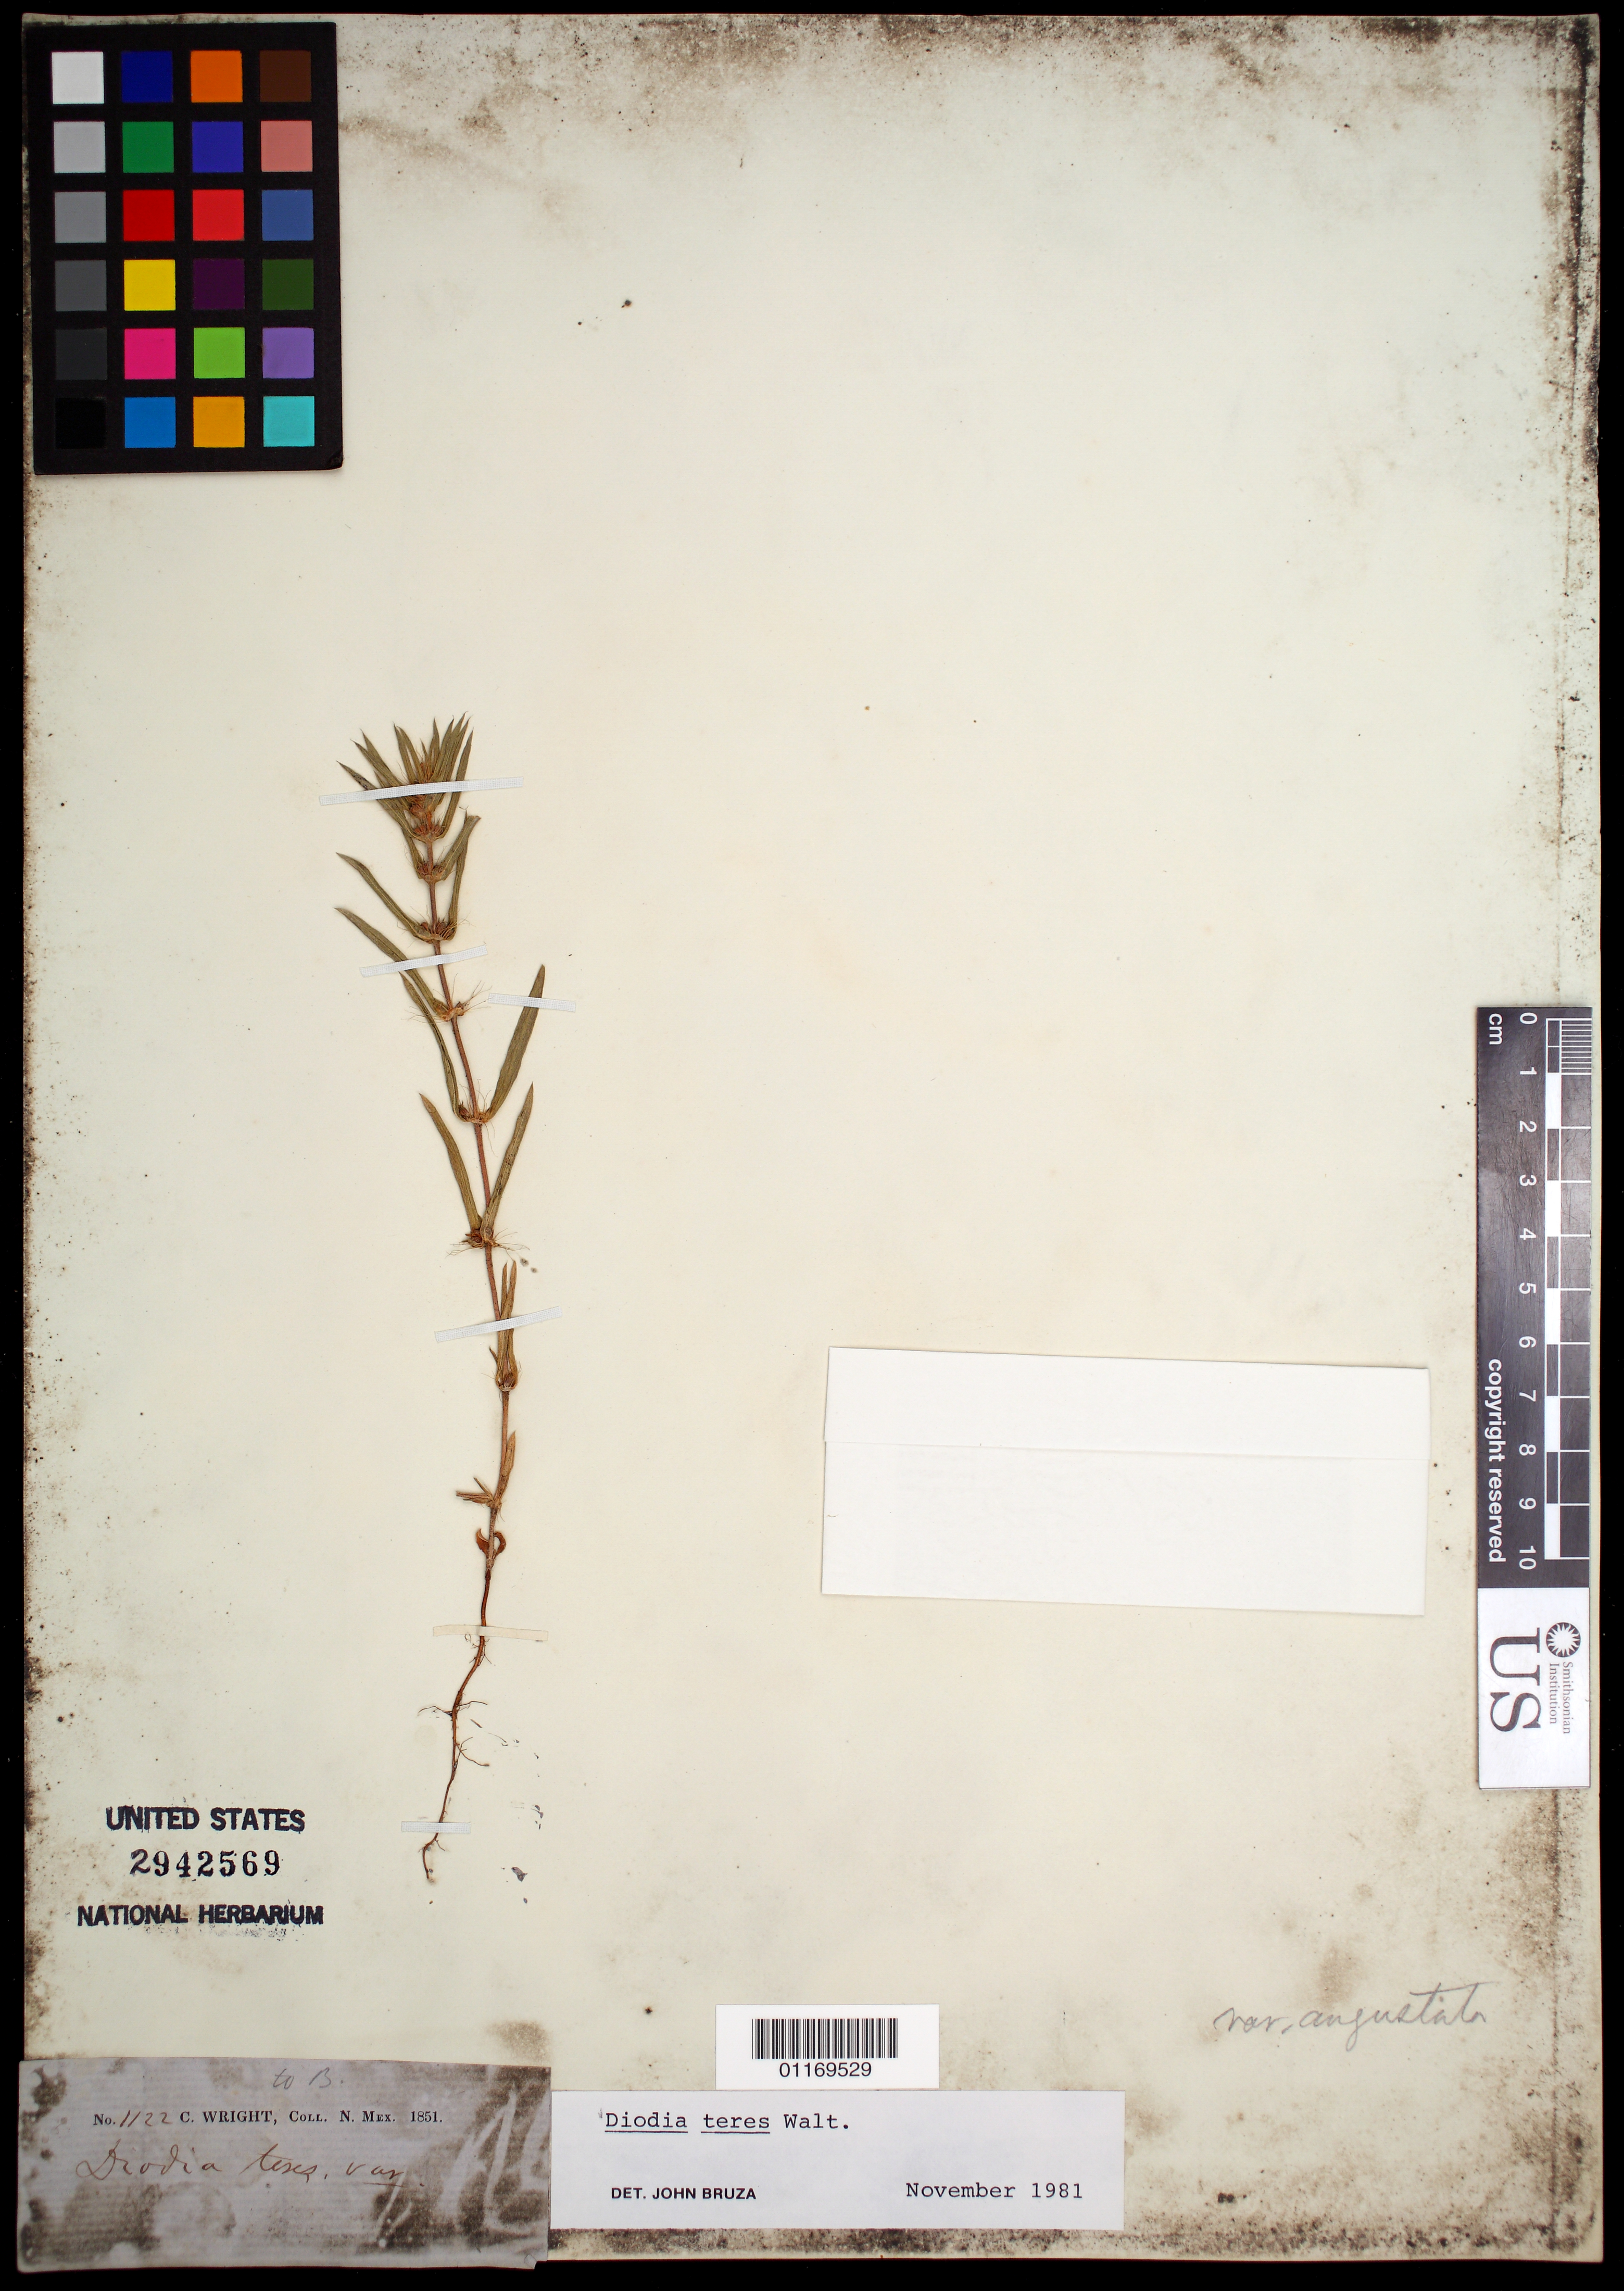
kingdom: Plantae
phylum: Tracheophyta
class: Magnoliopsida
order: Gentianales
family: Rubiaceae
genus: Diodia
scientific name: Diodia teres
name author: Walter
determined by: Bruza, J.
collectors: C. Wright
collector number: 1122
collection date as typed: ---1851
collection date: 1851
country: United States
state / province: New Mexico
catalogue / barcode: US 2942569